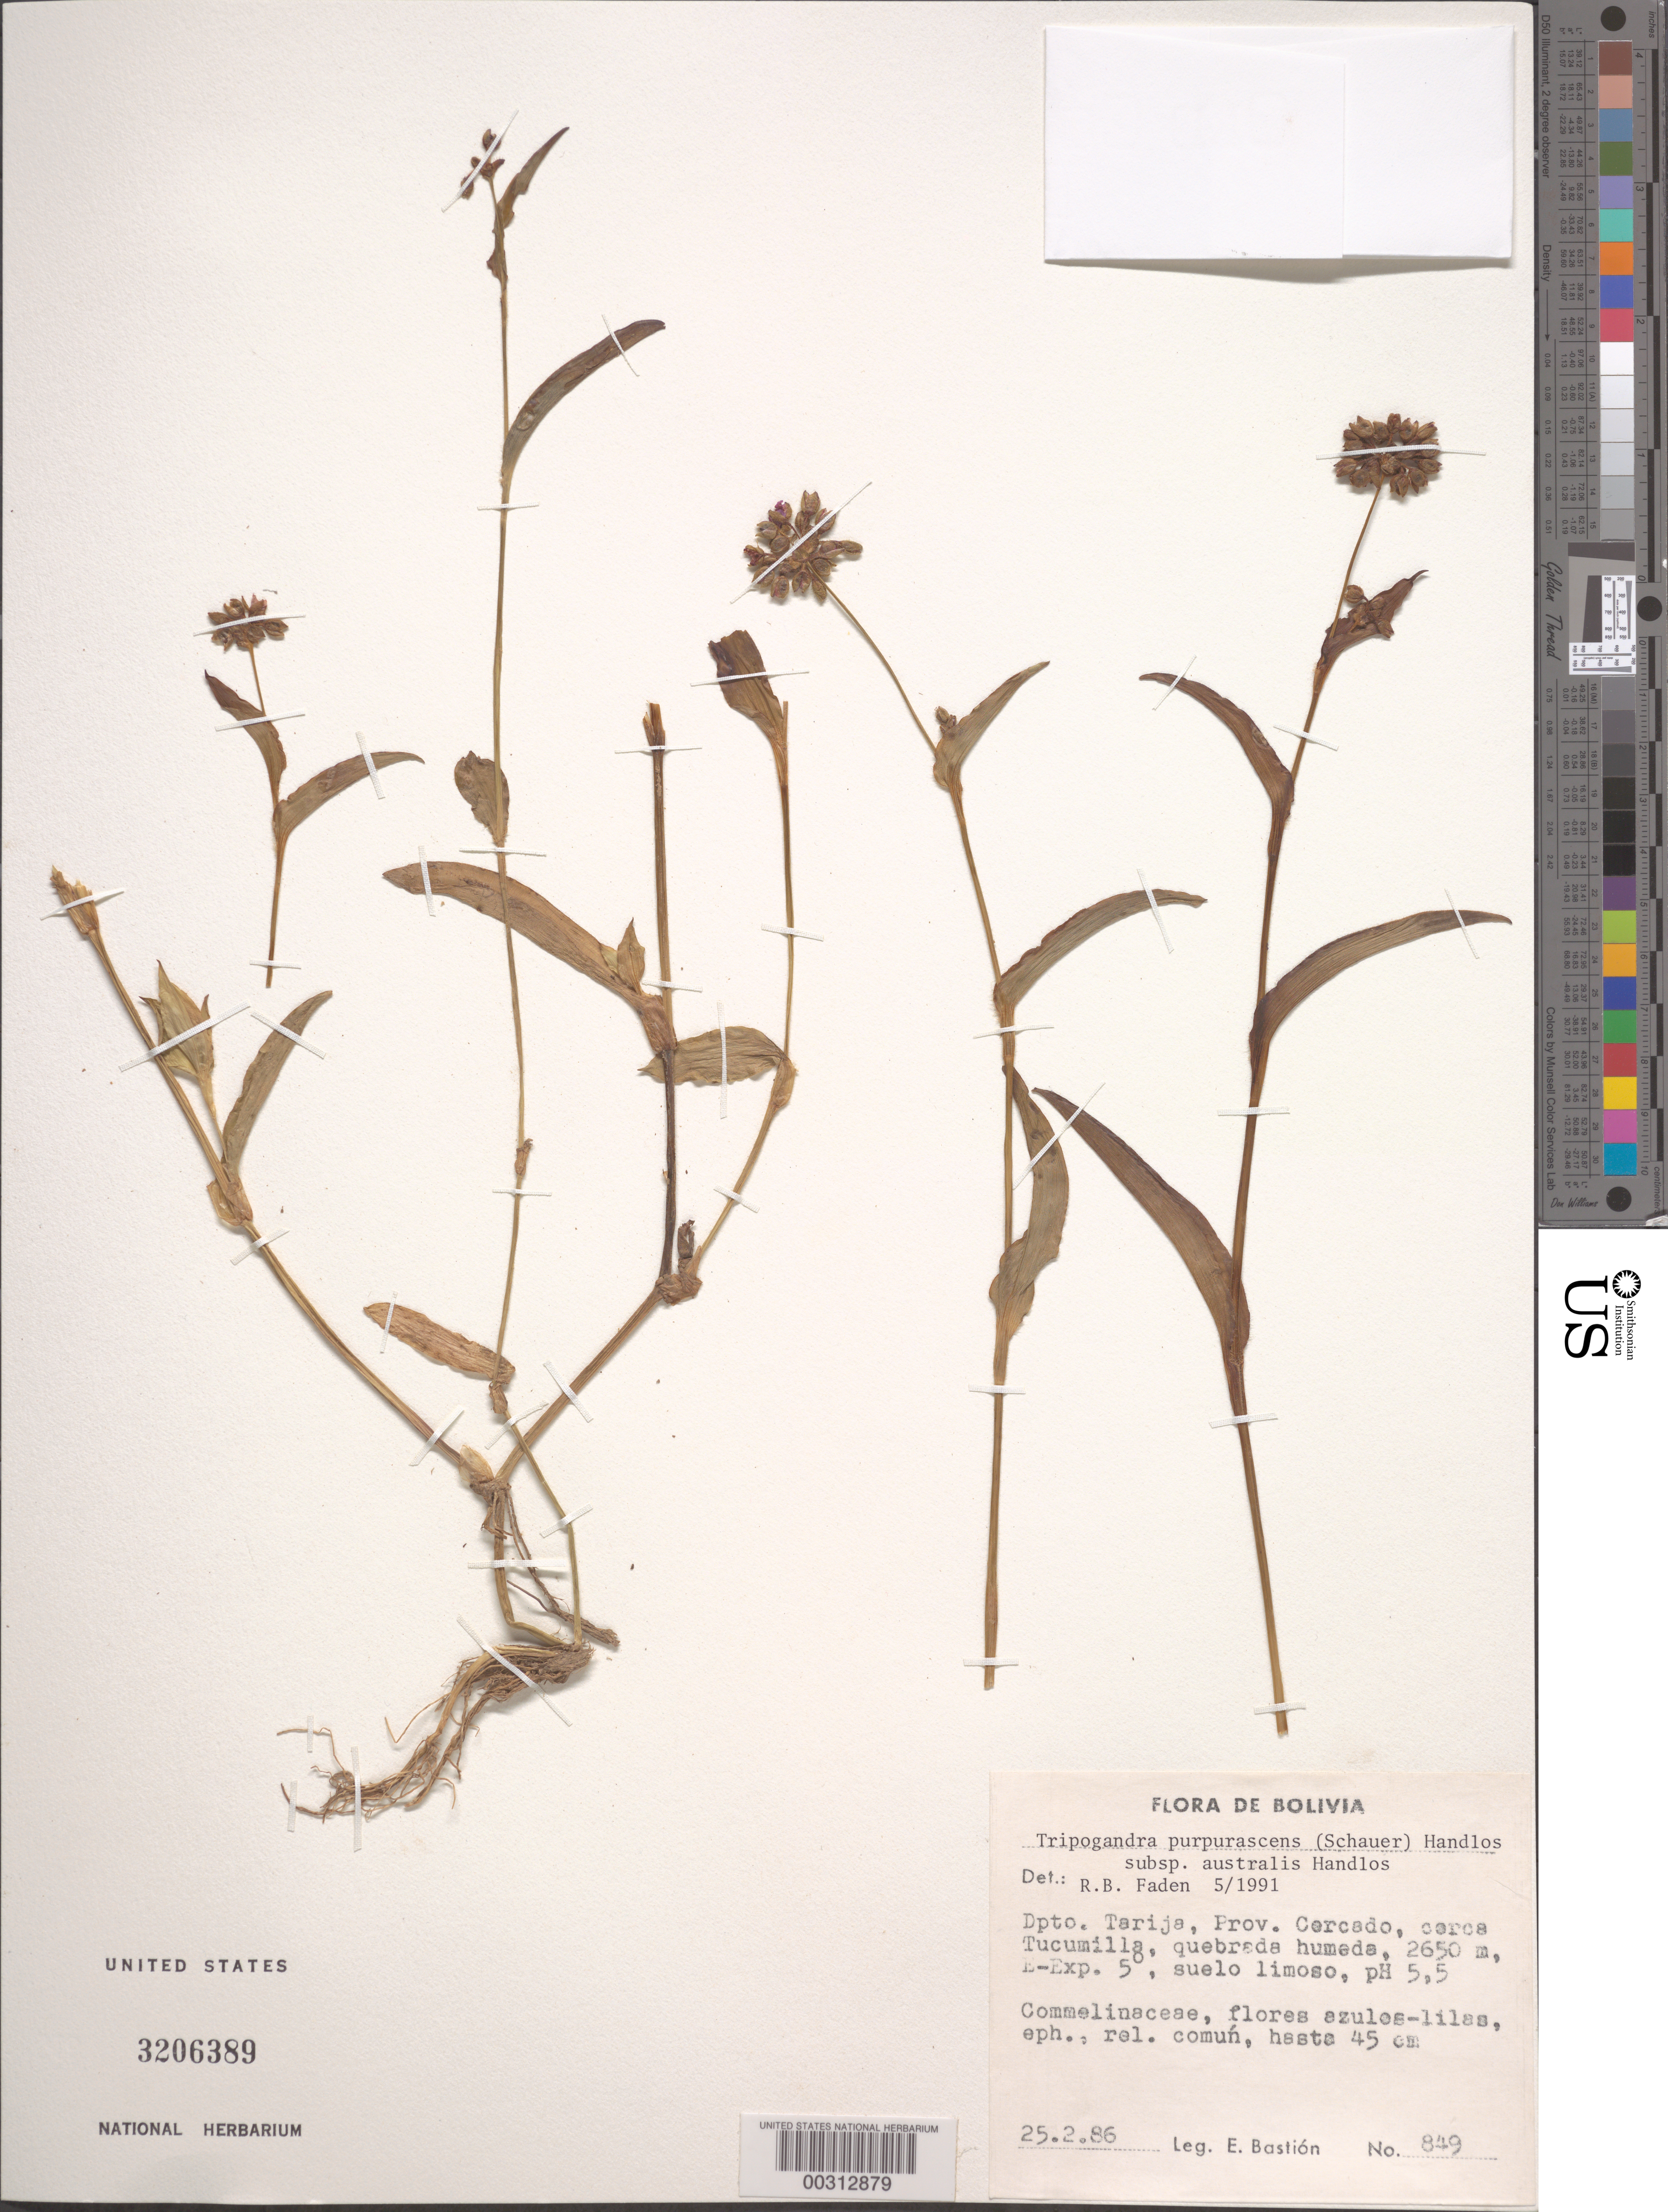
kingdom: Plantae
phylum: Tracheophyta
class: Liliopsida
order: Commelinales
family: Commelinaceae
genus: Tripogandra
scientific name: Tripogandra purpurascens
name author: (S. Schauer) Handlos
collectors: E. Bastion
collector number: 849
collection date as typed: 25 Feb 1986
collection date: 1986-02-25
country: Bolivia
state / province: Tarija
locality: Cercado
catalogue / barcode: US 3206389